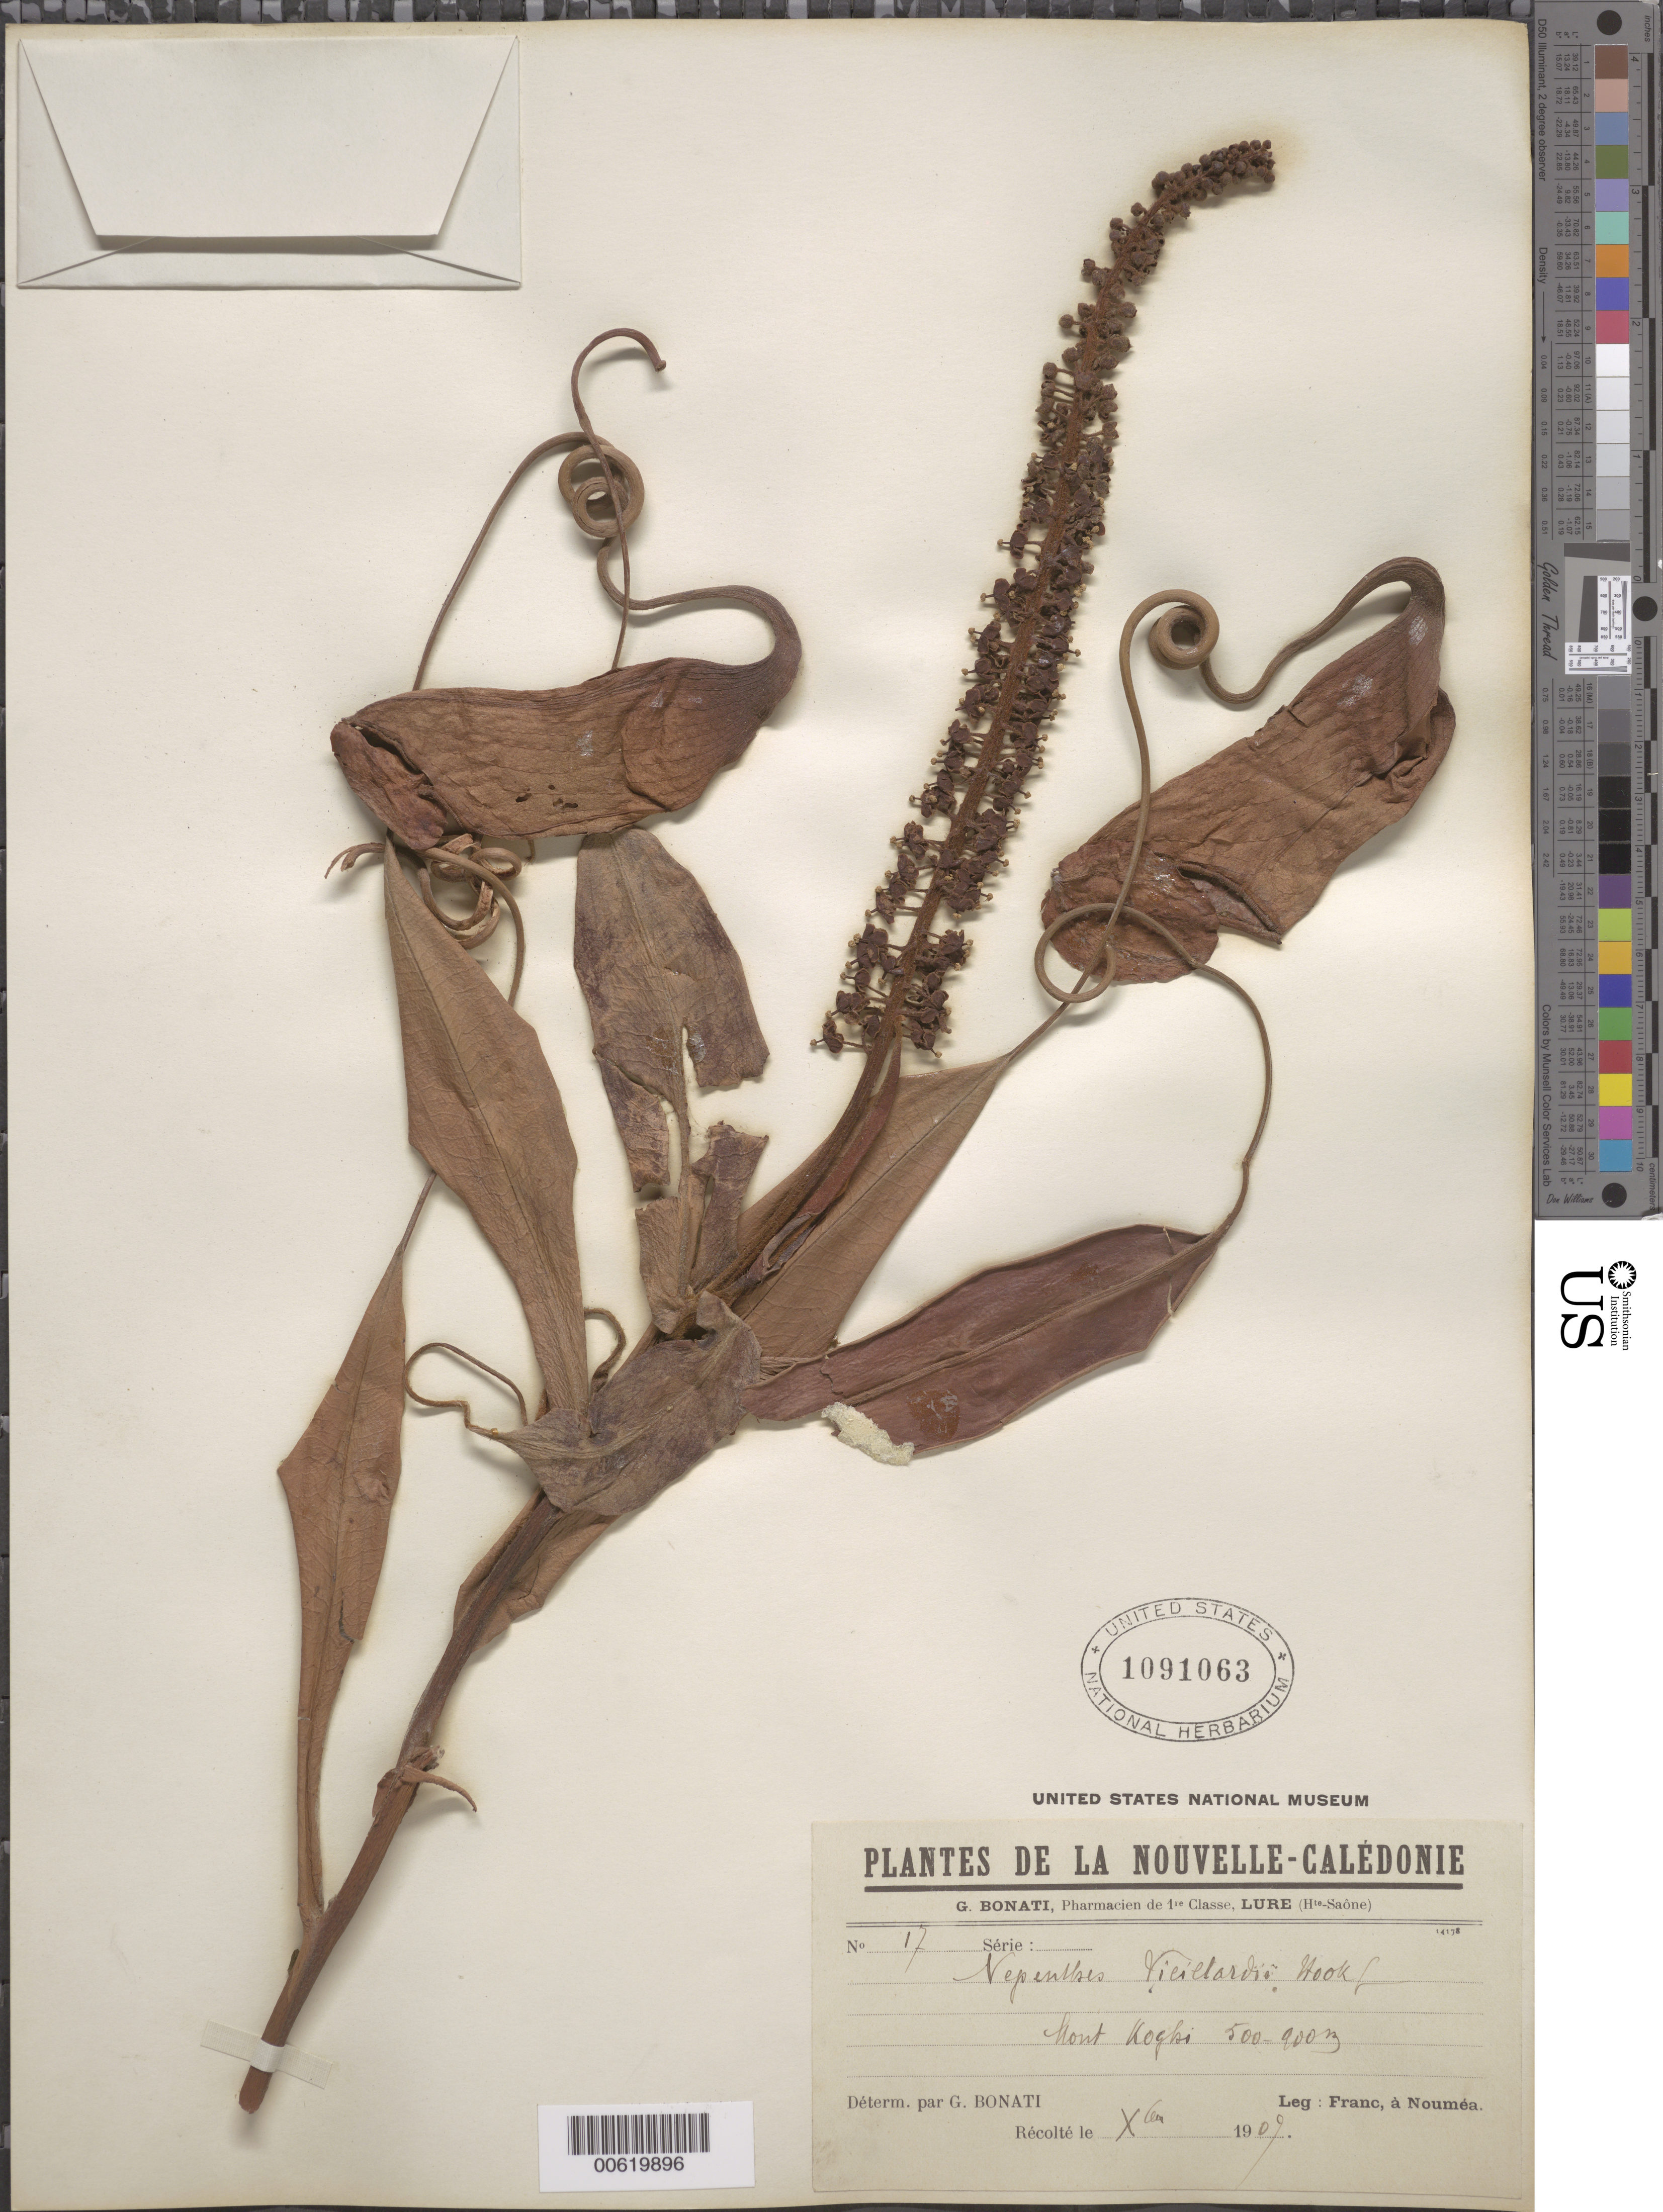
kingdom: Plantae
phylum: Tracheophyta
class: Magnoliopsida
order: Caryophyllales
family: Nepenthaceae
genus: Nepenthes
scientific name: Nepenthes vieillardii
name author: Hook. f.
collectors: G. Bonati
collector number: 17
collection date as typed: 1909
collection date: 1909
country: New Caledonia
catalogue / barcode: US 1091063